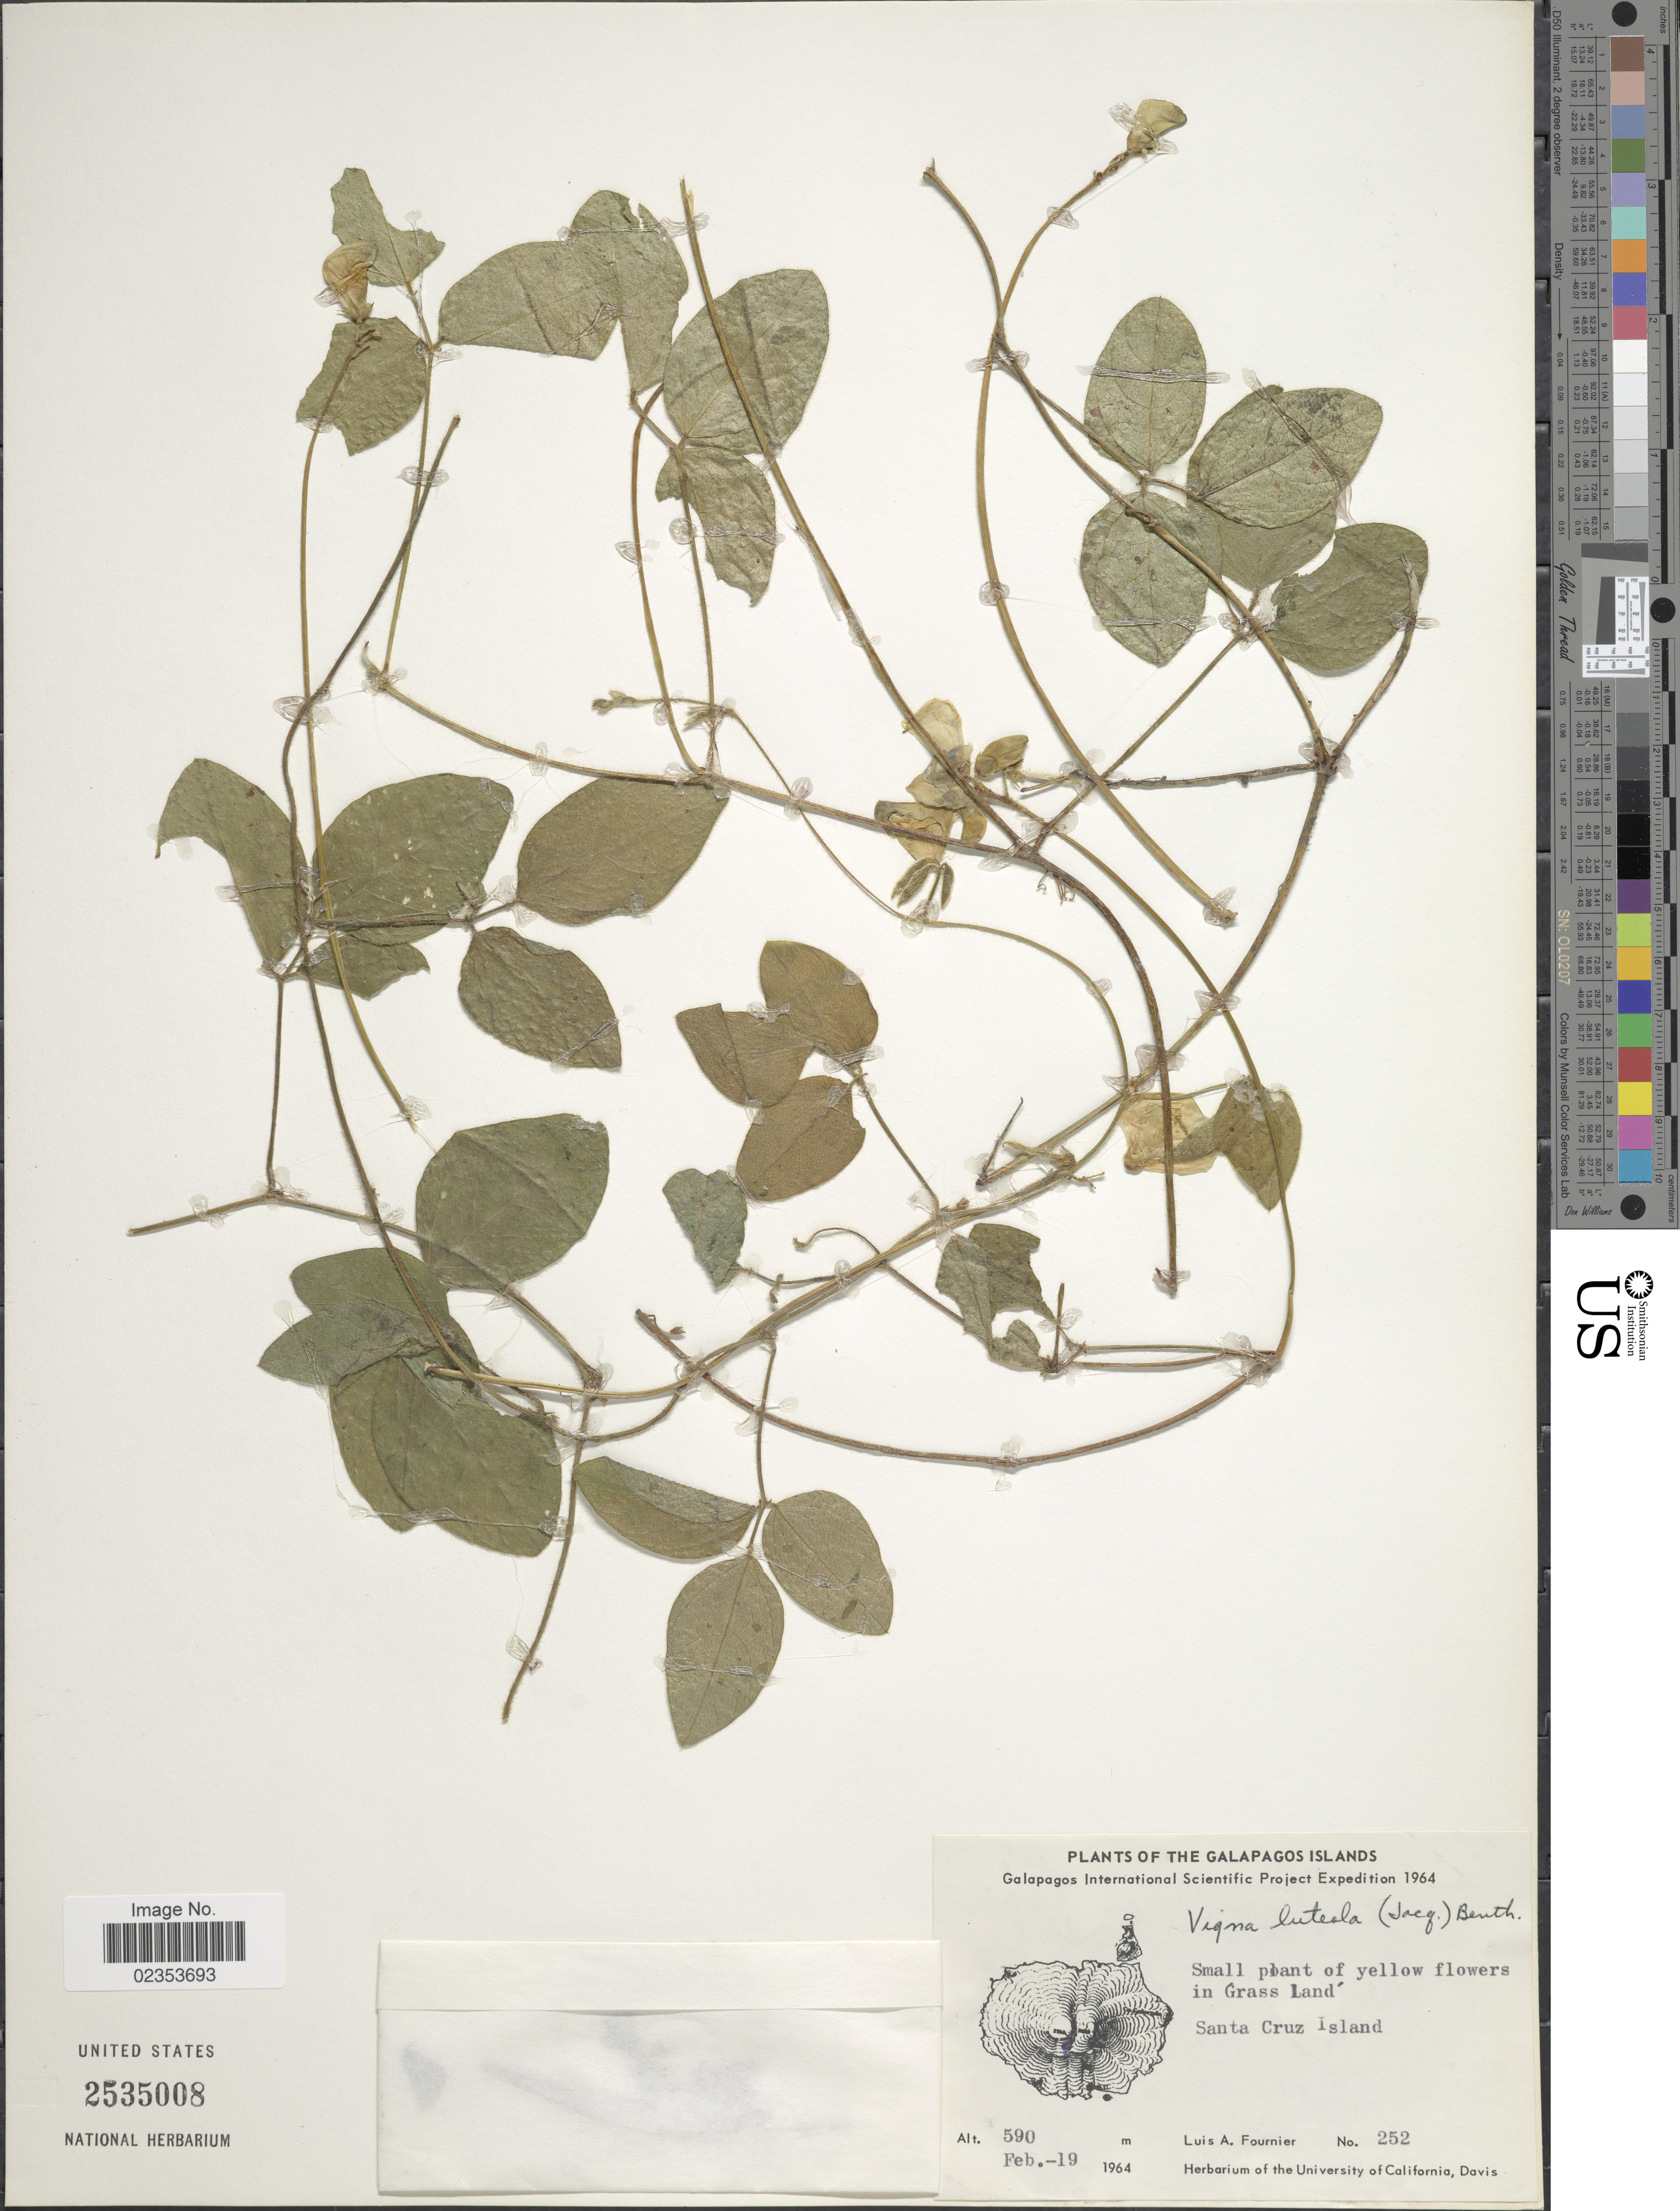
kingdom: Plantae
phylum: Tracheophyta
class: Magnoliopsida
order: Fabales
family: Fabaceae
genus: Vigna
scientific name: Vigna repens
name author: (L.) Kuntze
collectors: L. A. Fournier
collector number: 252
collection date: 1964-02-19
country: Ecuador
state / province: Colón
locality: Galapagos Islands. Santa Cruz Island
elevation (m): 590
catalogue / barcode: US 2535008